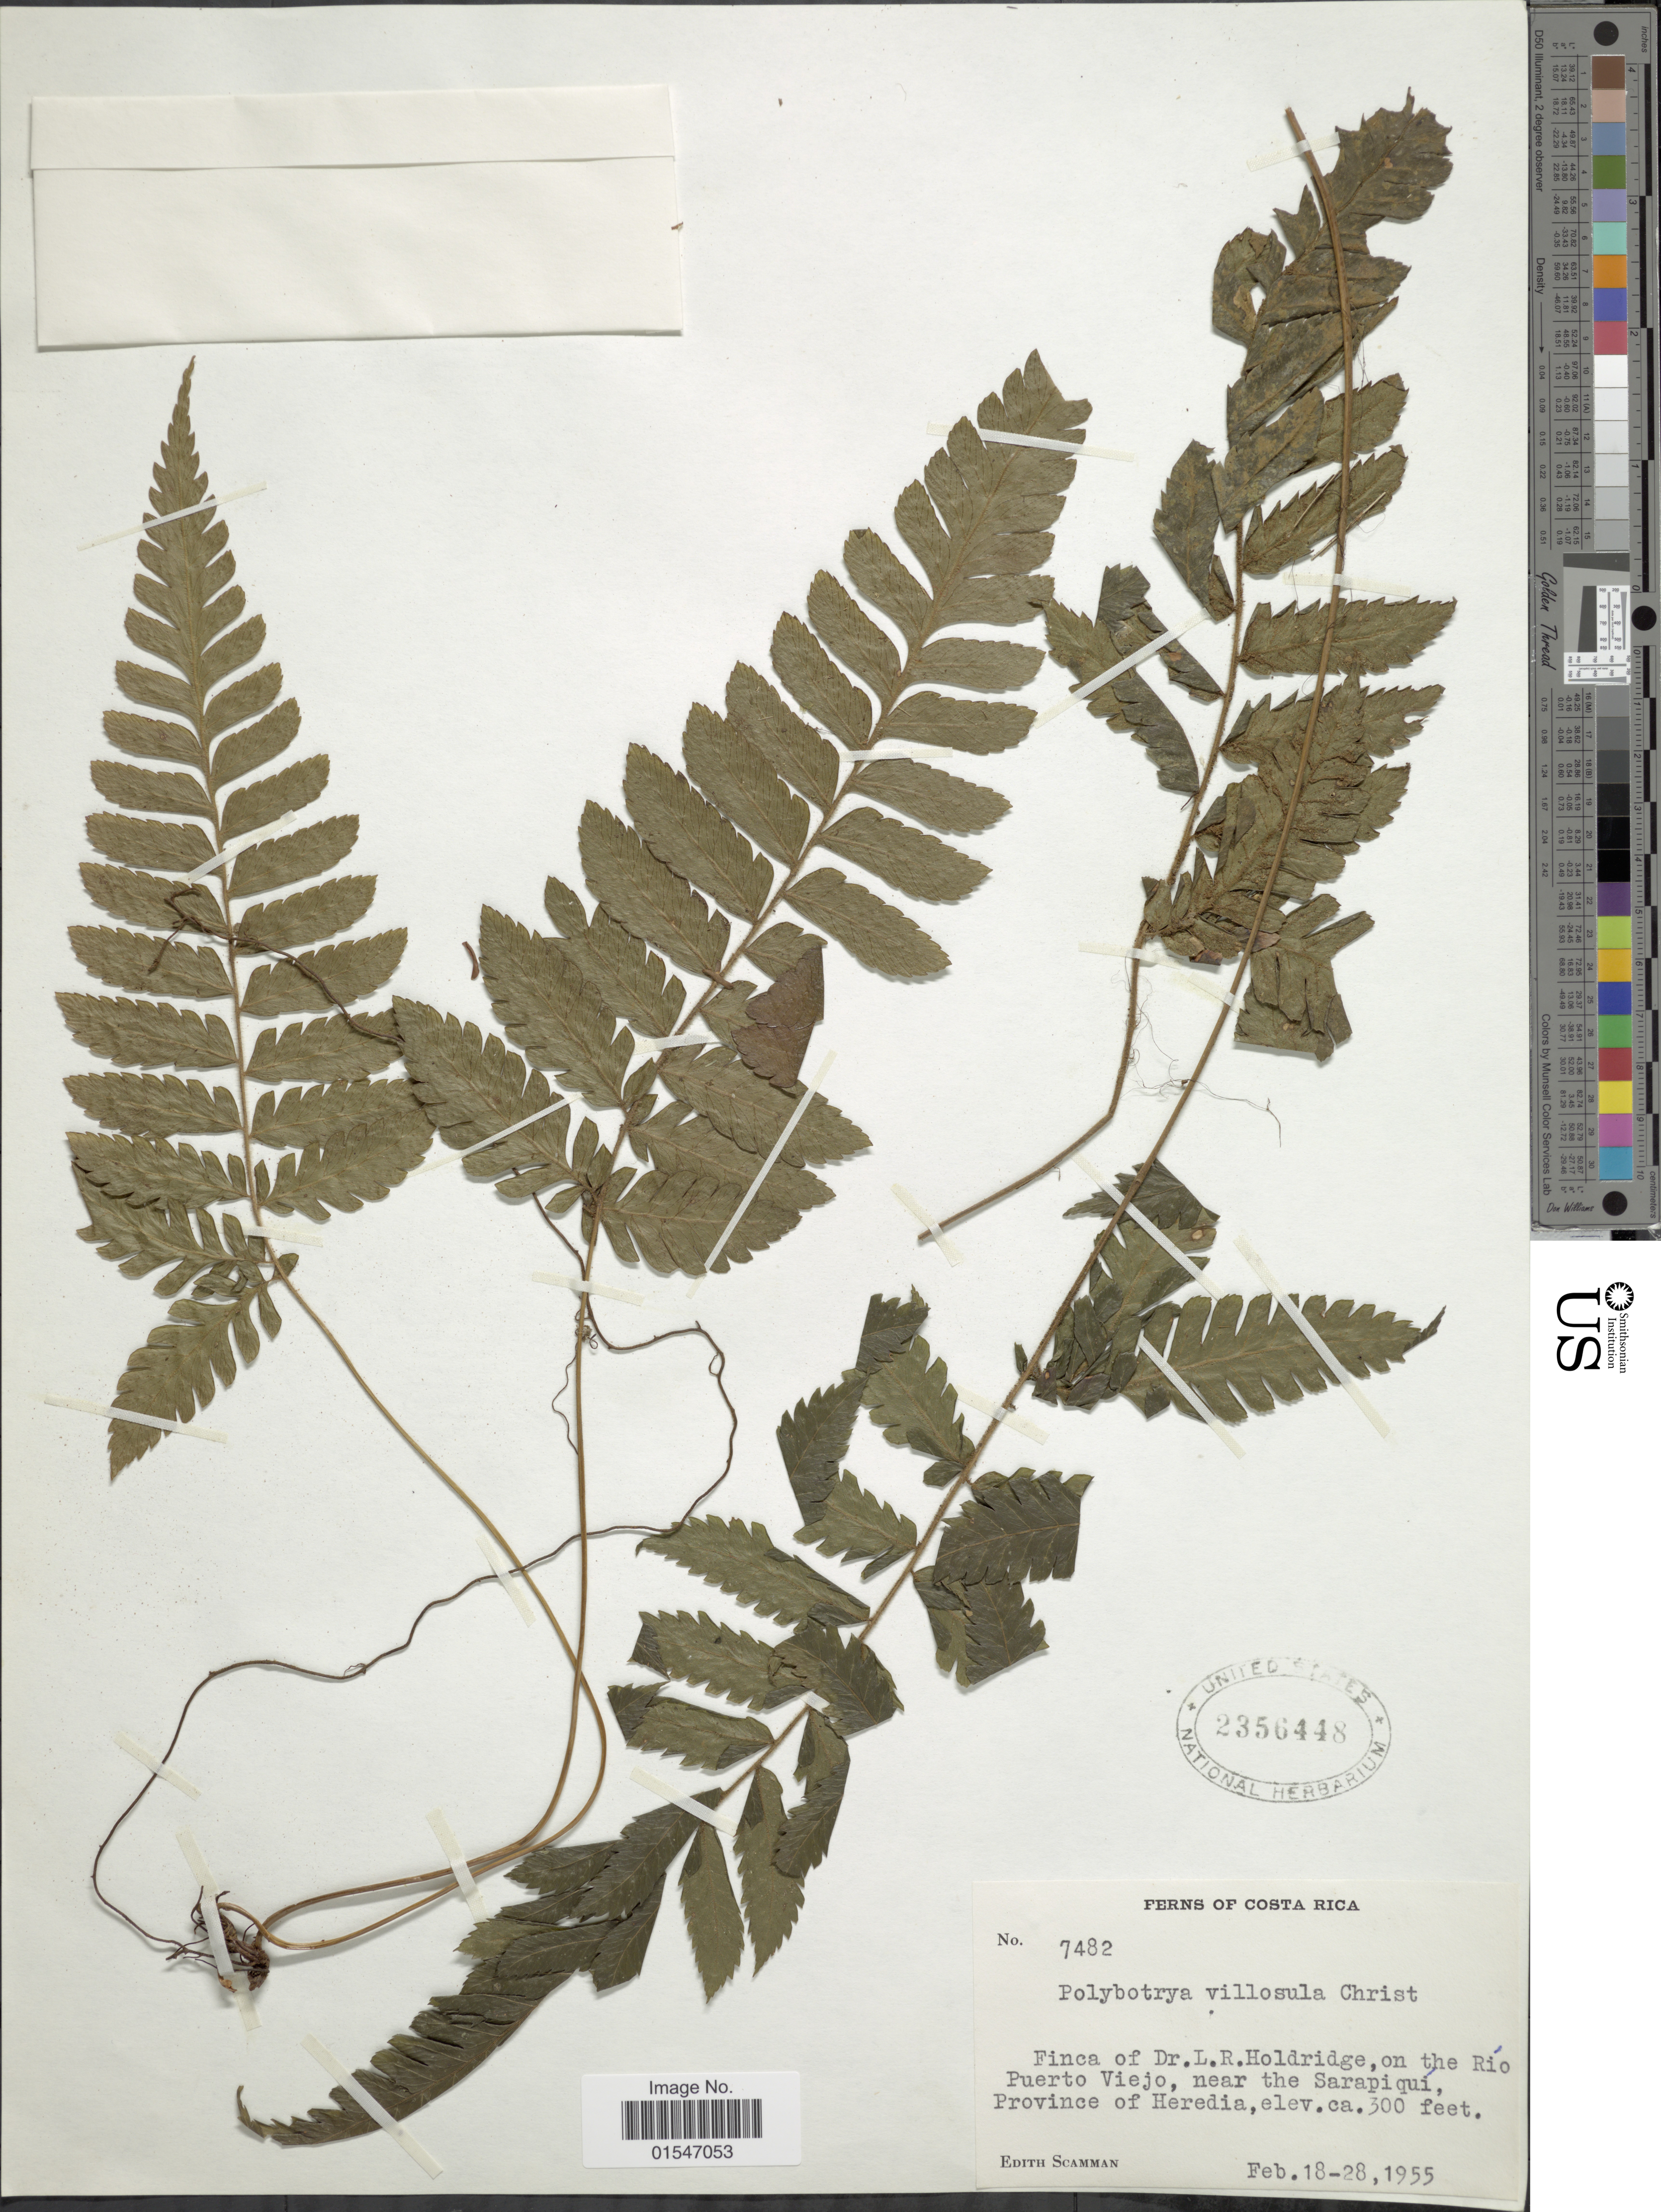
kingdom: Plantae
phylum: Tracheophyta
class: Polypodiopsida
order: Polypodiales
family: Dryopteridaceae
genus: Polybotrya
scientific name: Polybotrya caudata f. villosa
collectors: E. Scamman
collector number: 7482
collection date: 1955-02-18/1955-02-28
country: Costa Rica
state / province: Heredia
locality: On the Rio Puerto Viejo, near the Sarapiqui, Province of Heredia.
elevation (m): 91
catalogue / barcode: US 2356448